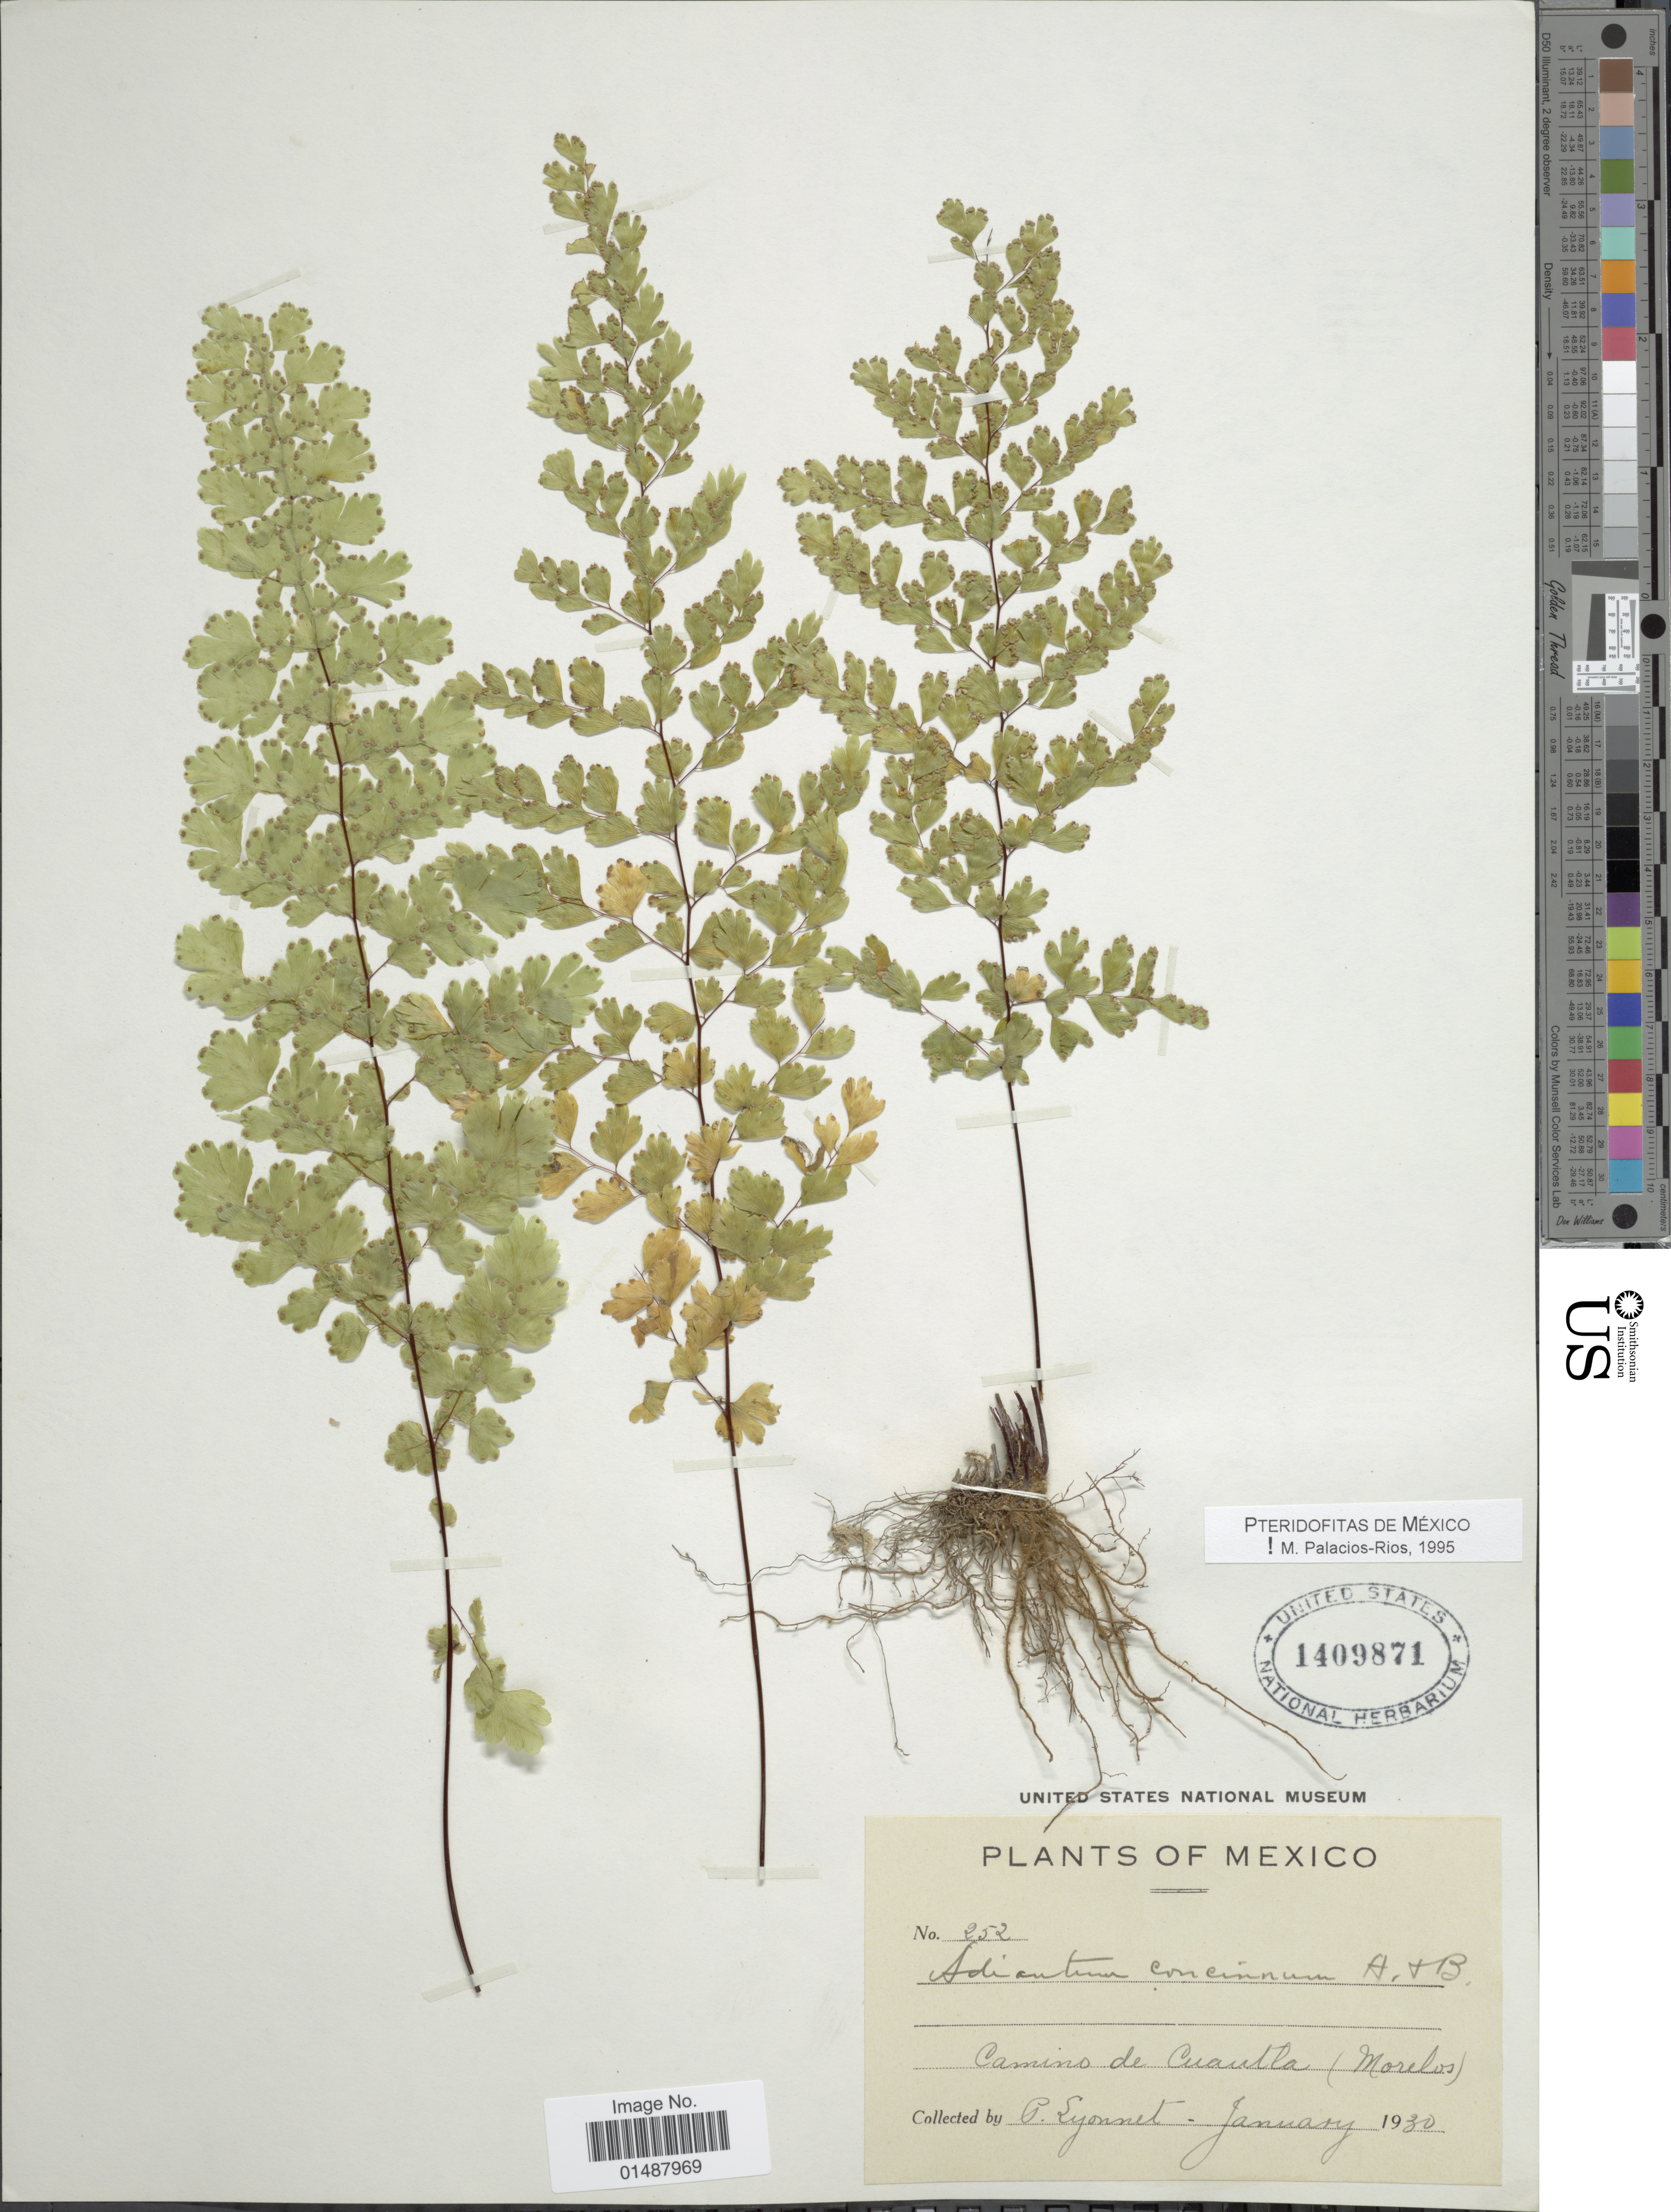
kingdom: Plantae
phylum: Tracheophyta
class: Polypodiopsida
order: Polypodiales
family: Pteridaceae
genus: Adiantum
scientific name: Adiantum concinnum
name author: Humb. & Bonpl. ex Willd.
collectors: P. Lyonnet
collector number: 252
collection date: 1930-01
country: Mexico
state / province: Morelos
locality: Camino de Cuautla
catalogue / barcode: US 1409871